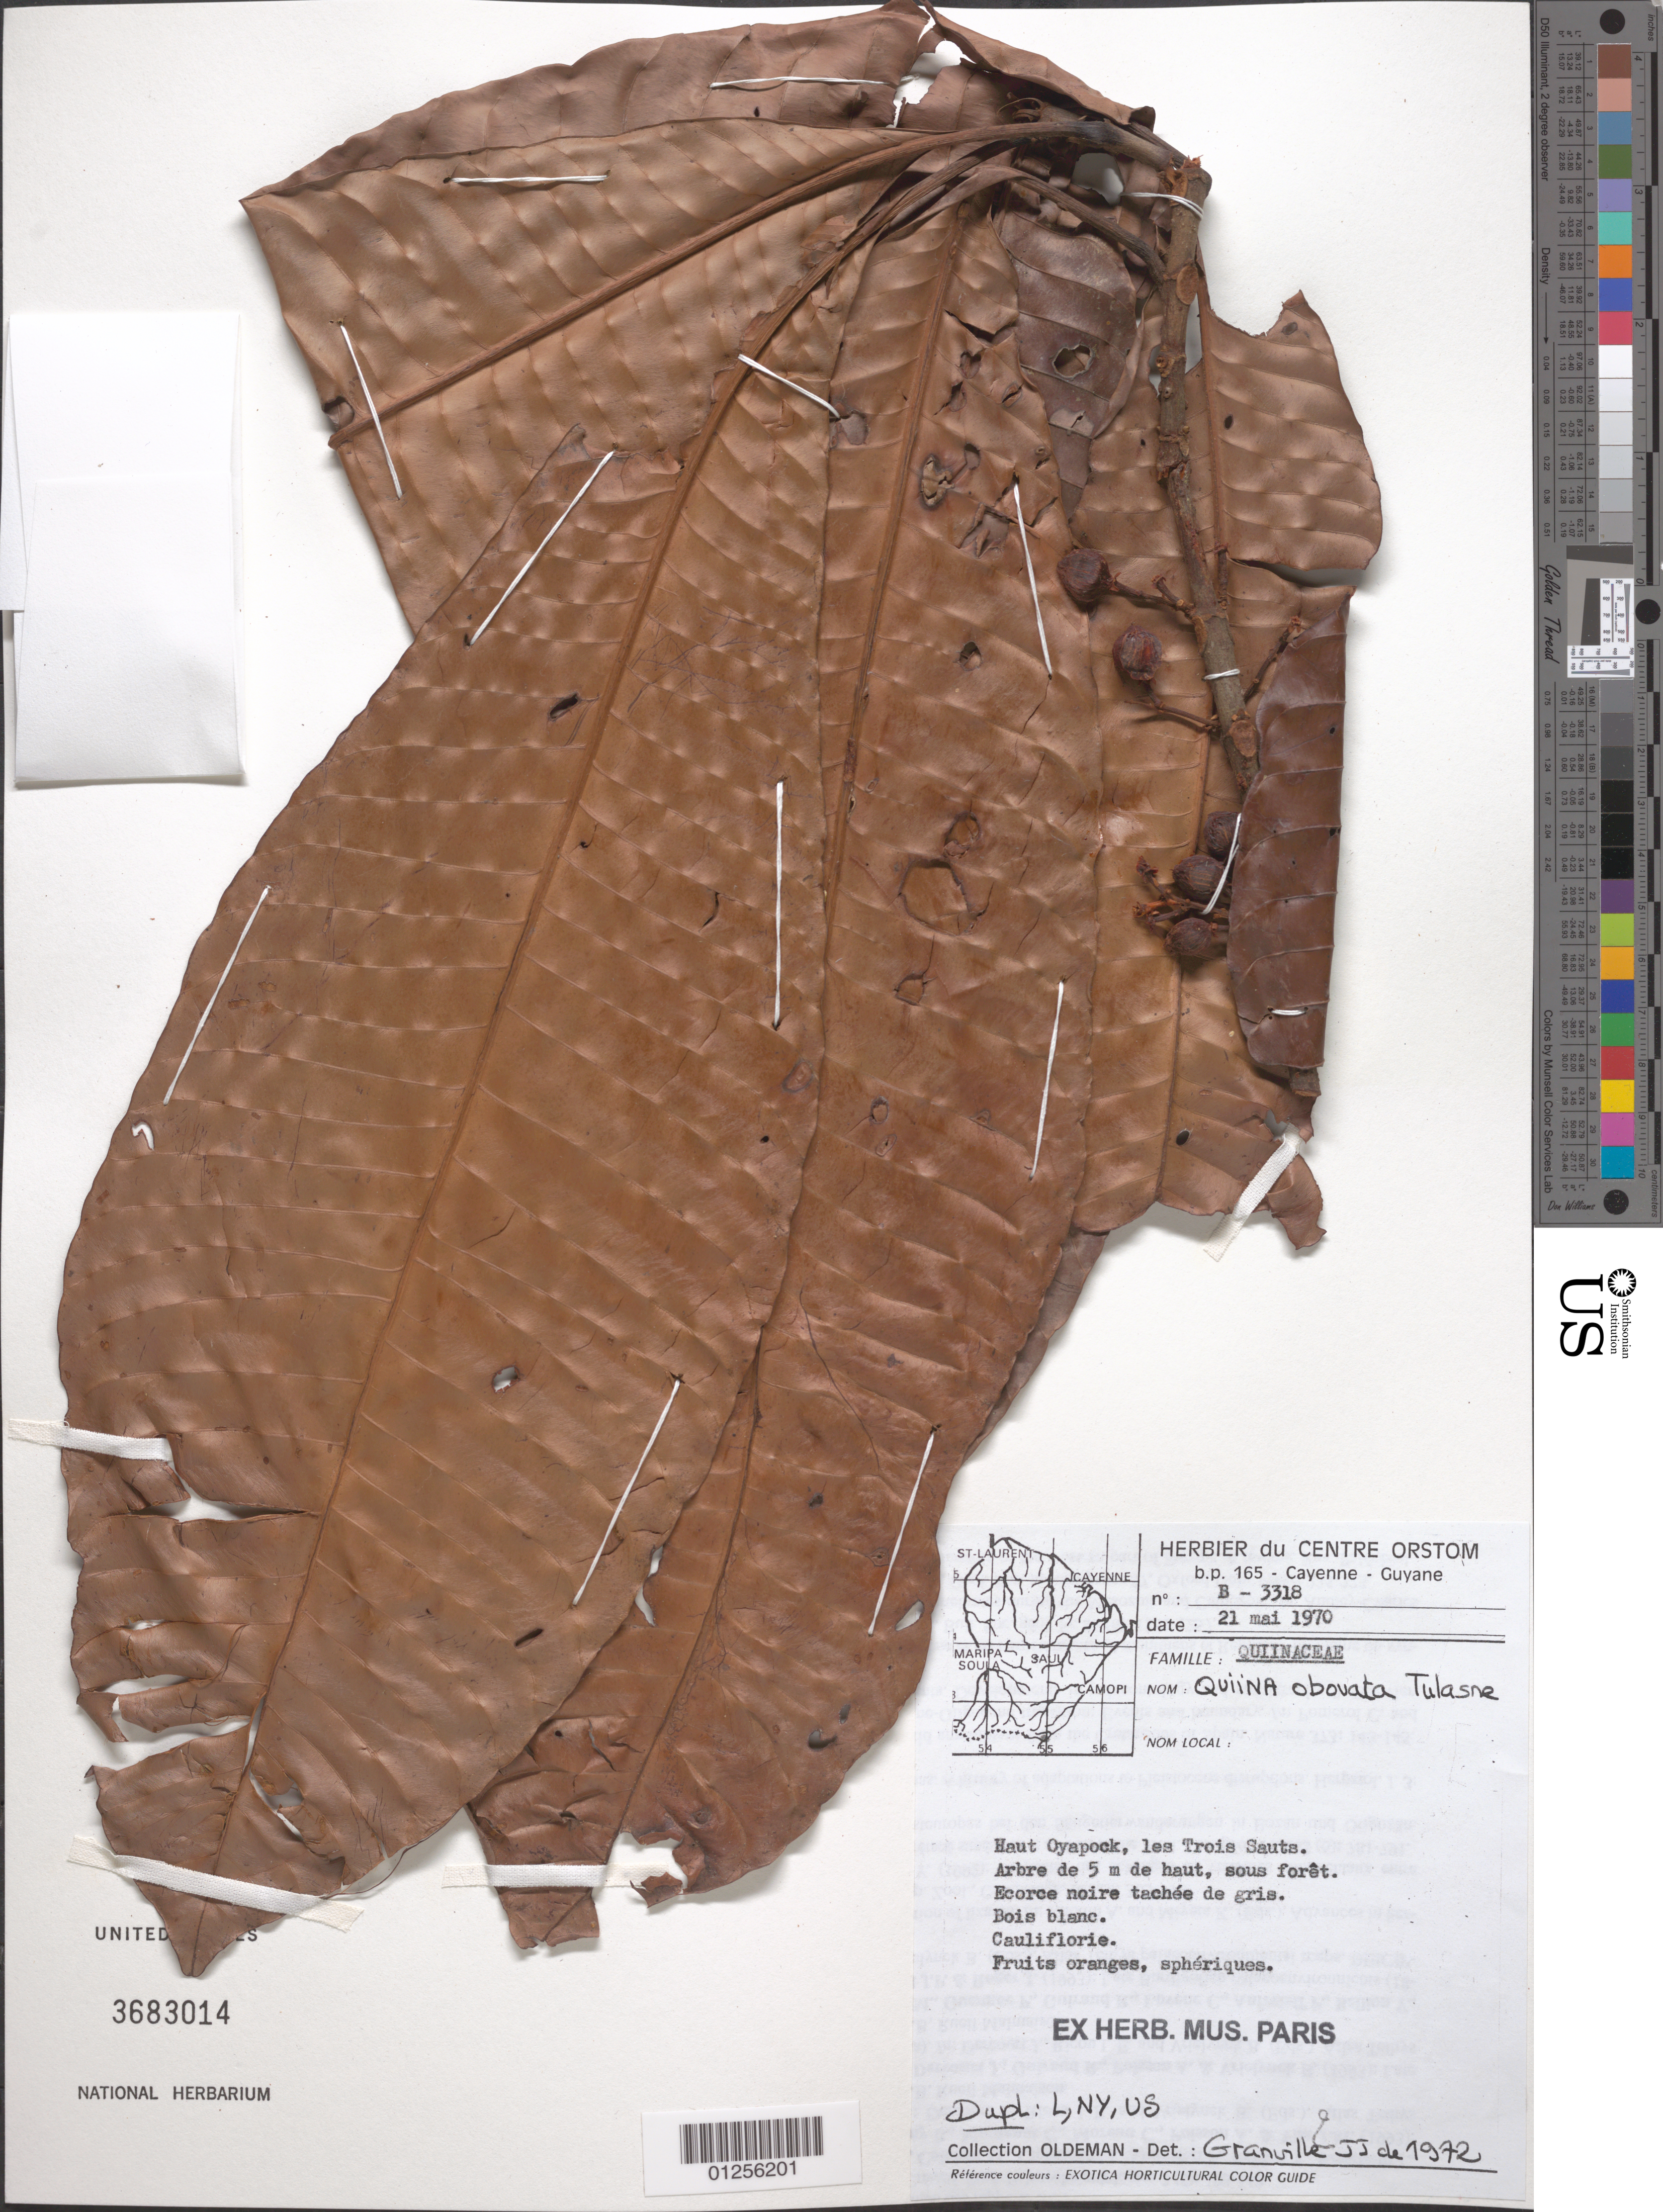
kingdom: Plantae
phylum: Tracheophyta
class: Magnoliopsida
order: Malpighiales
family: Quiinaceae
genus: Quiina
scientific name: Quiina obovata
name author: Tul.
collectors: R. Oldeman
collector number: B-3318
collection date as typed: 21 May 1970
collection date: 1970-05-21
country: French Guiana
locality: Haut Oyapock, les Trois Sauts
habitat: Sous foret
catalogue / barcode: US 3683014